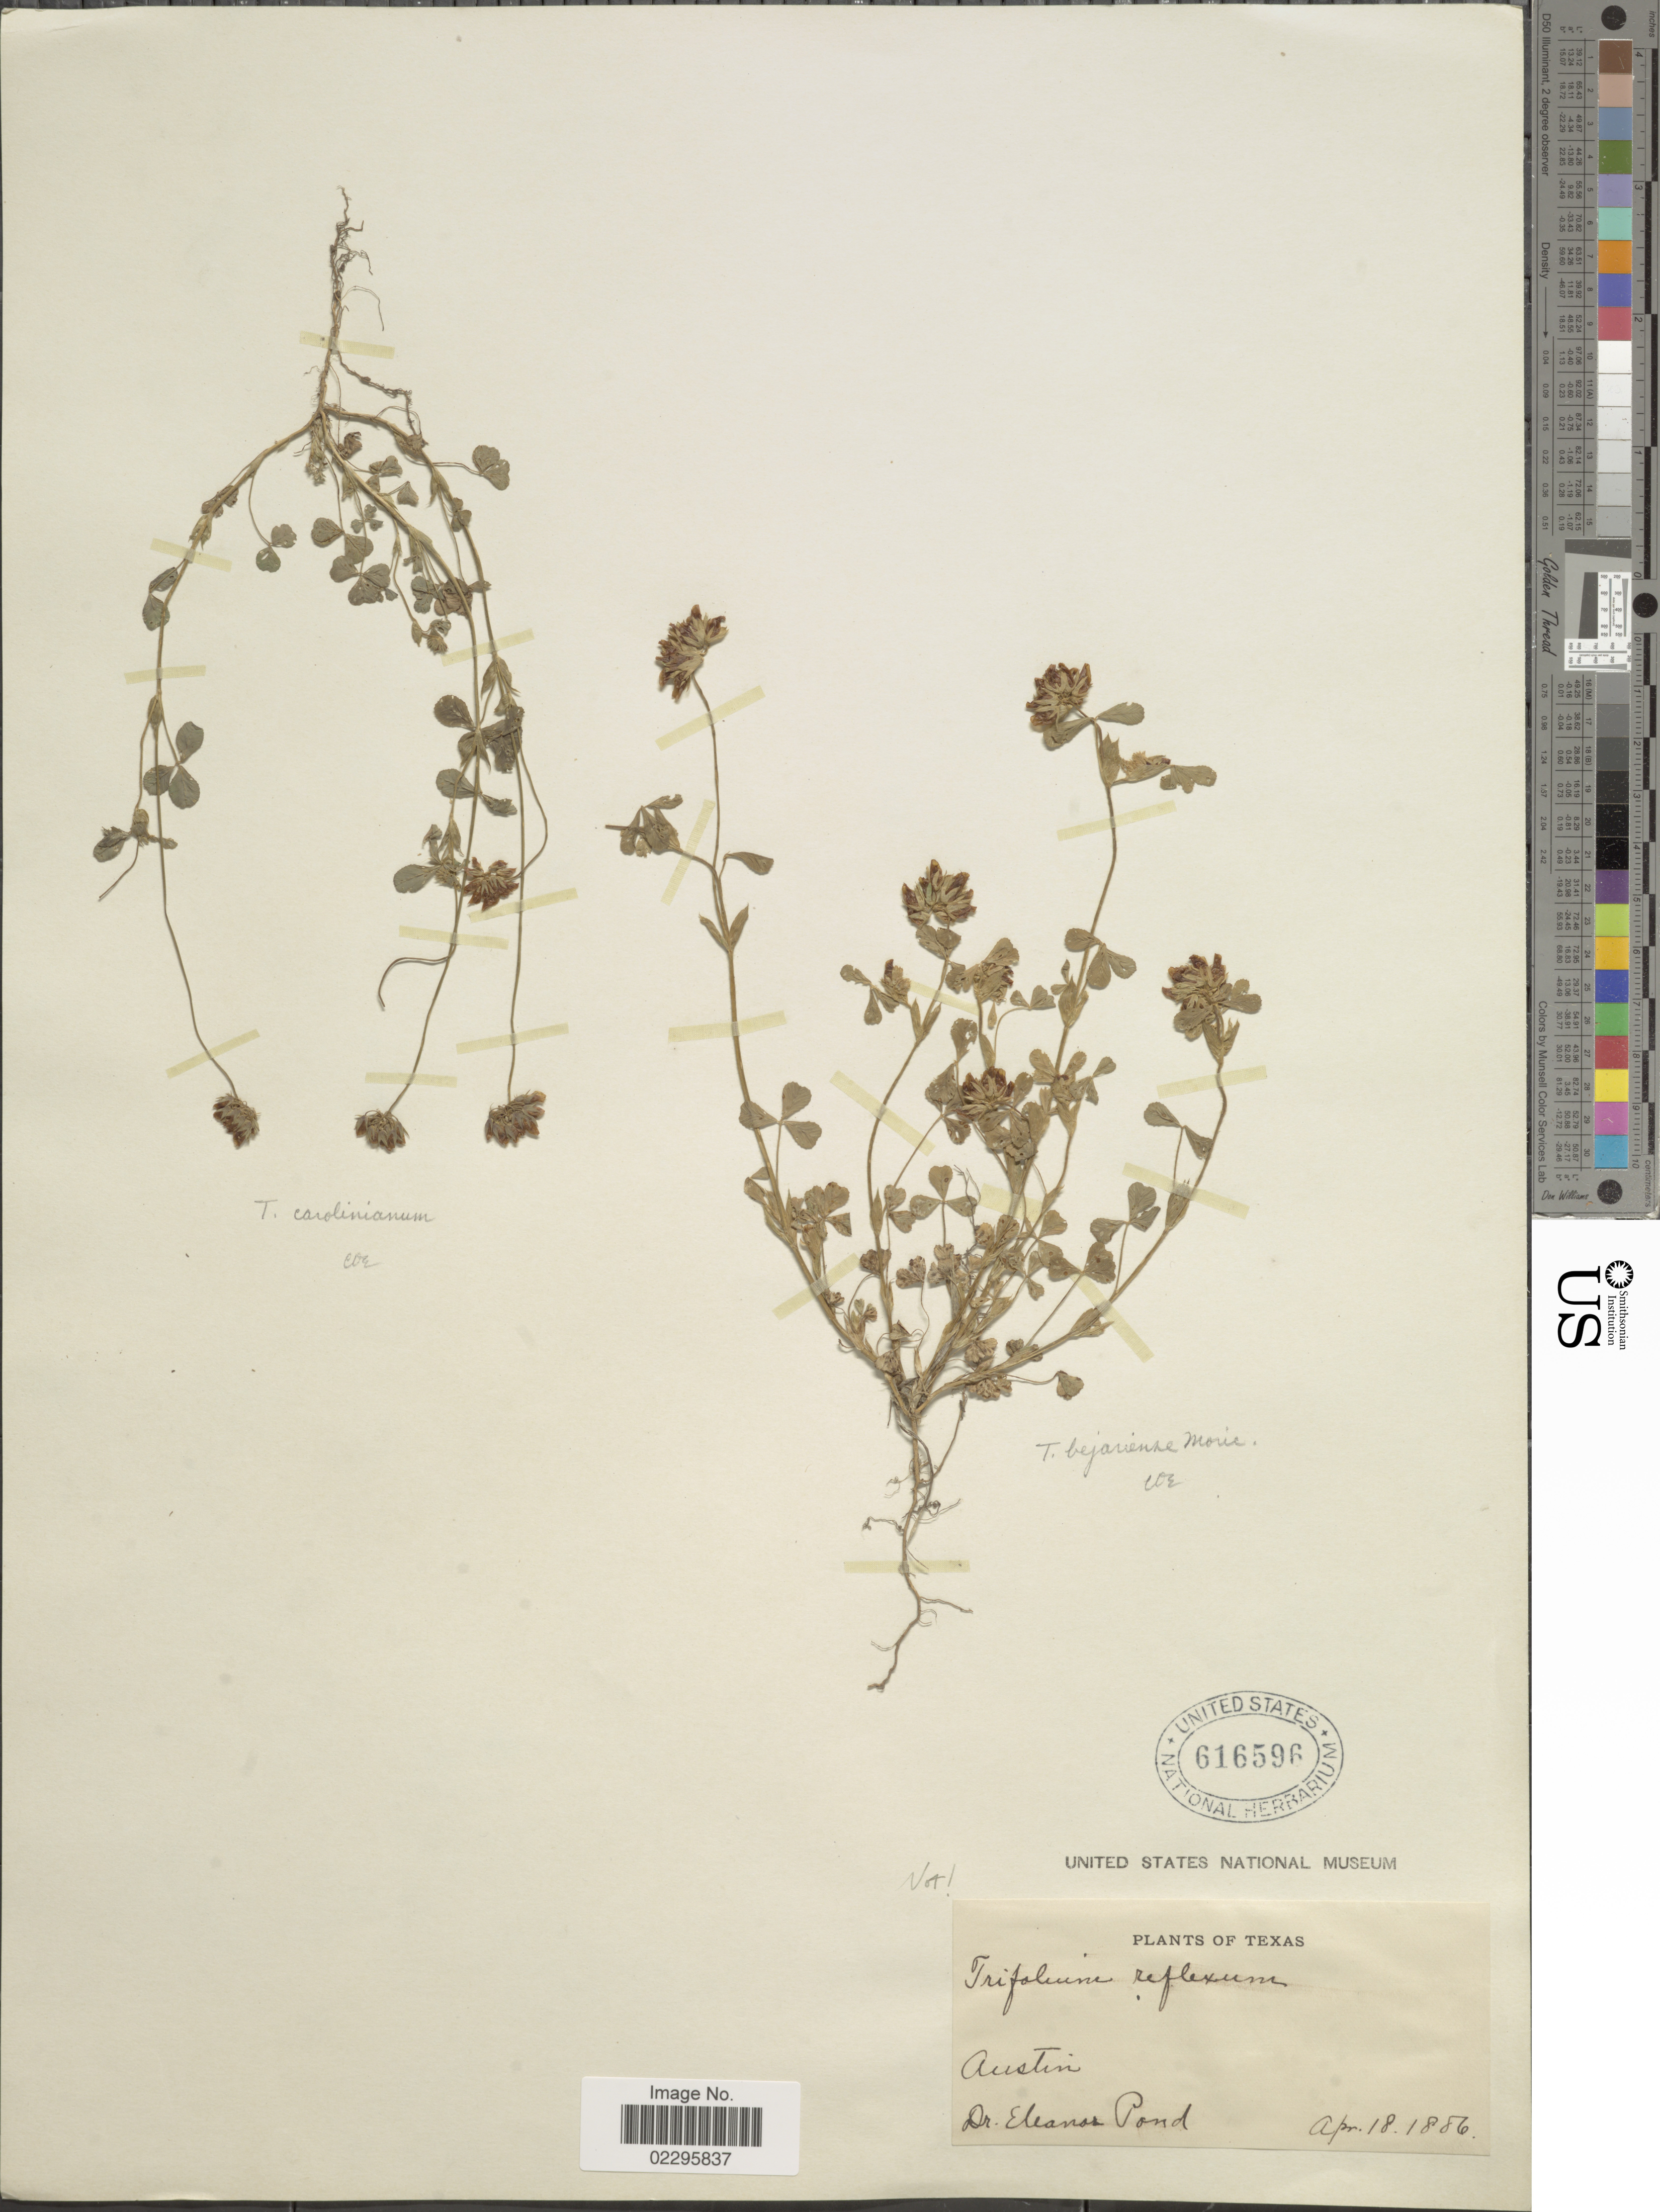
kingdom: Plantae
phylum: Tracheophyta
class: Magnoliopsida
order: Fabales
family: Fabaceae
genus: Trifolium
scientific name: Trifolium bejariense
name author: Moric.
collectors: E. Pond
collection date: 1886-04-18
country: United States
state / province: Texas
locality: Austin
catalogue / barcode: US 616596